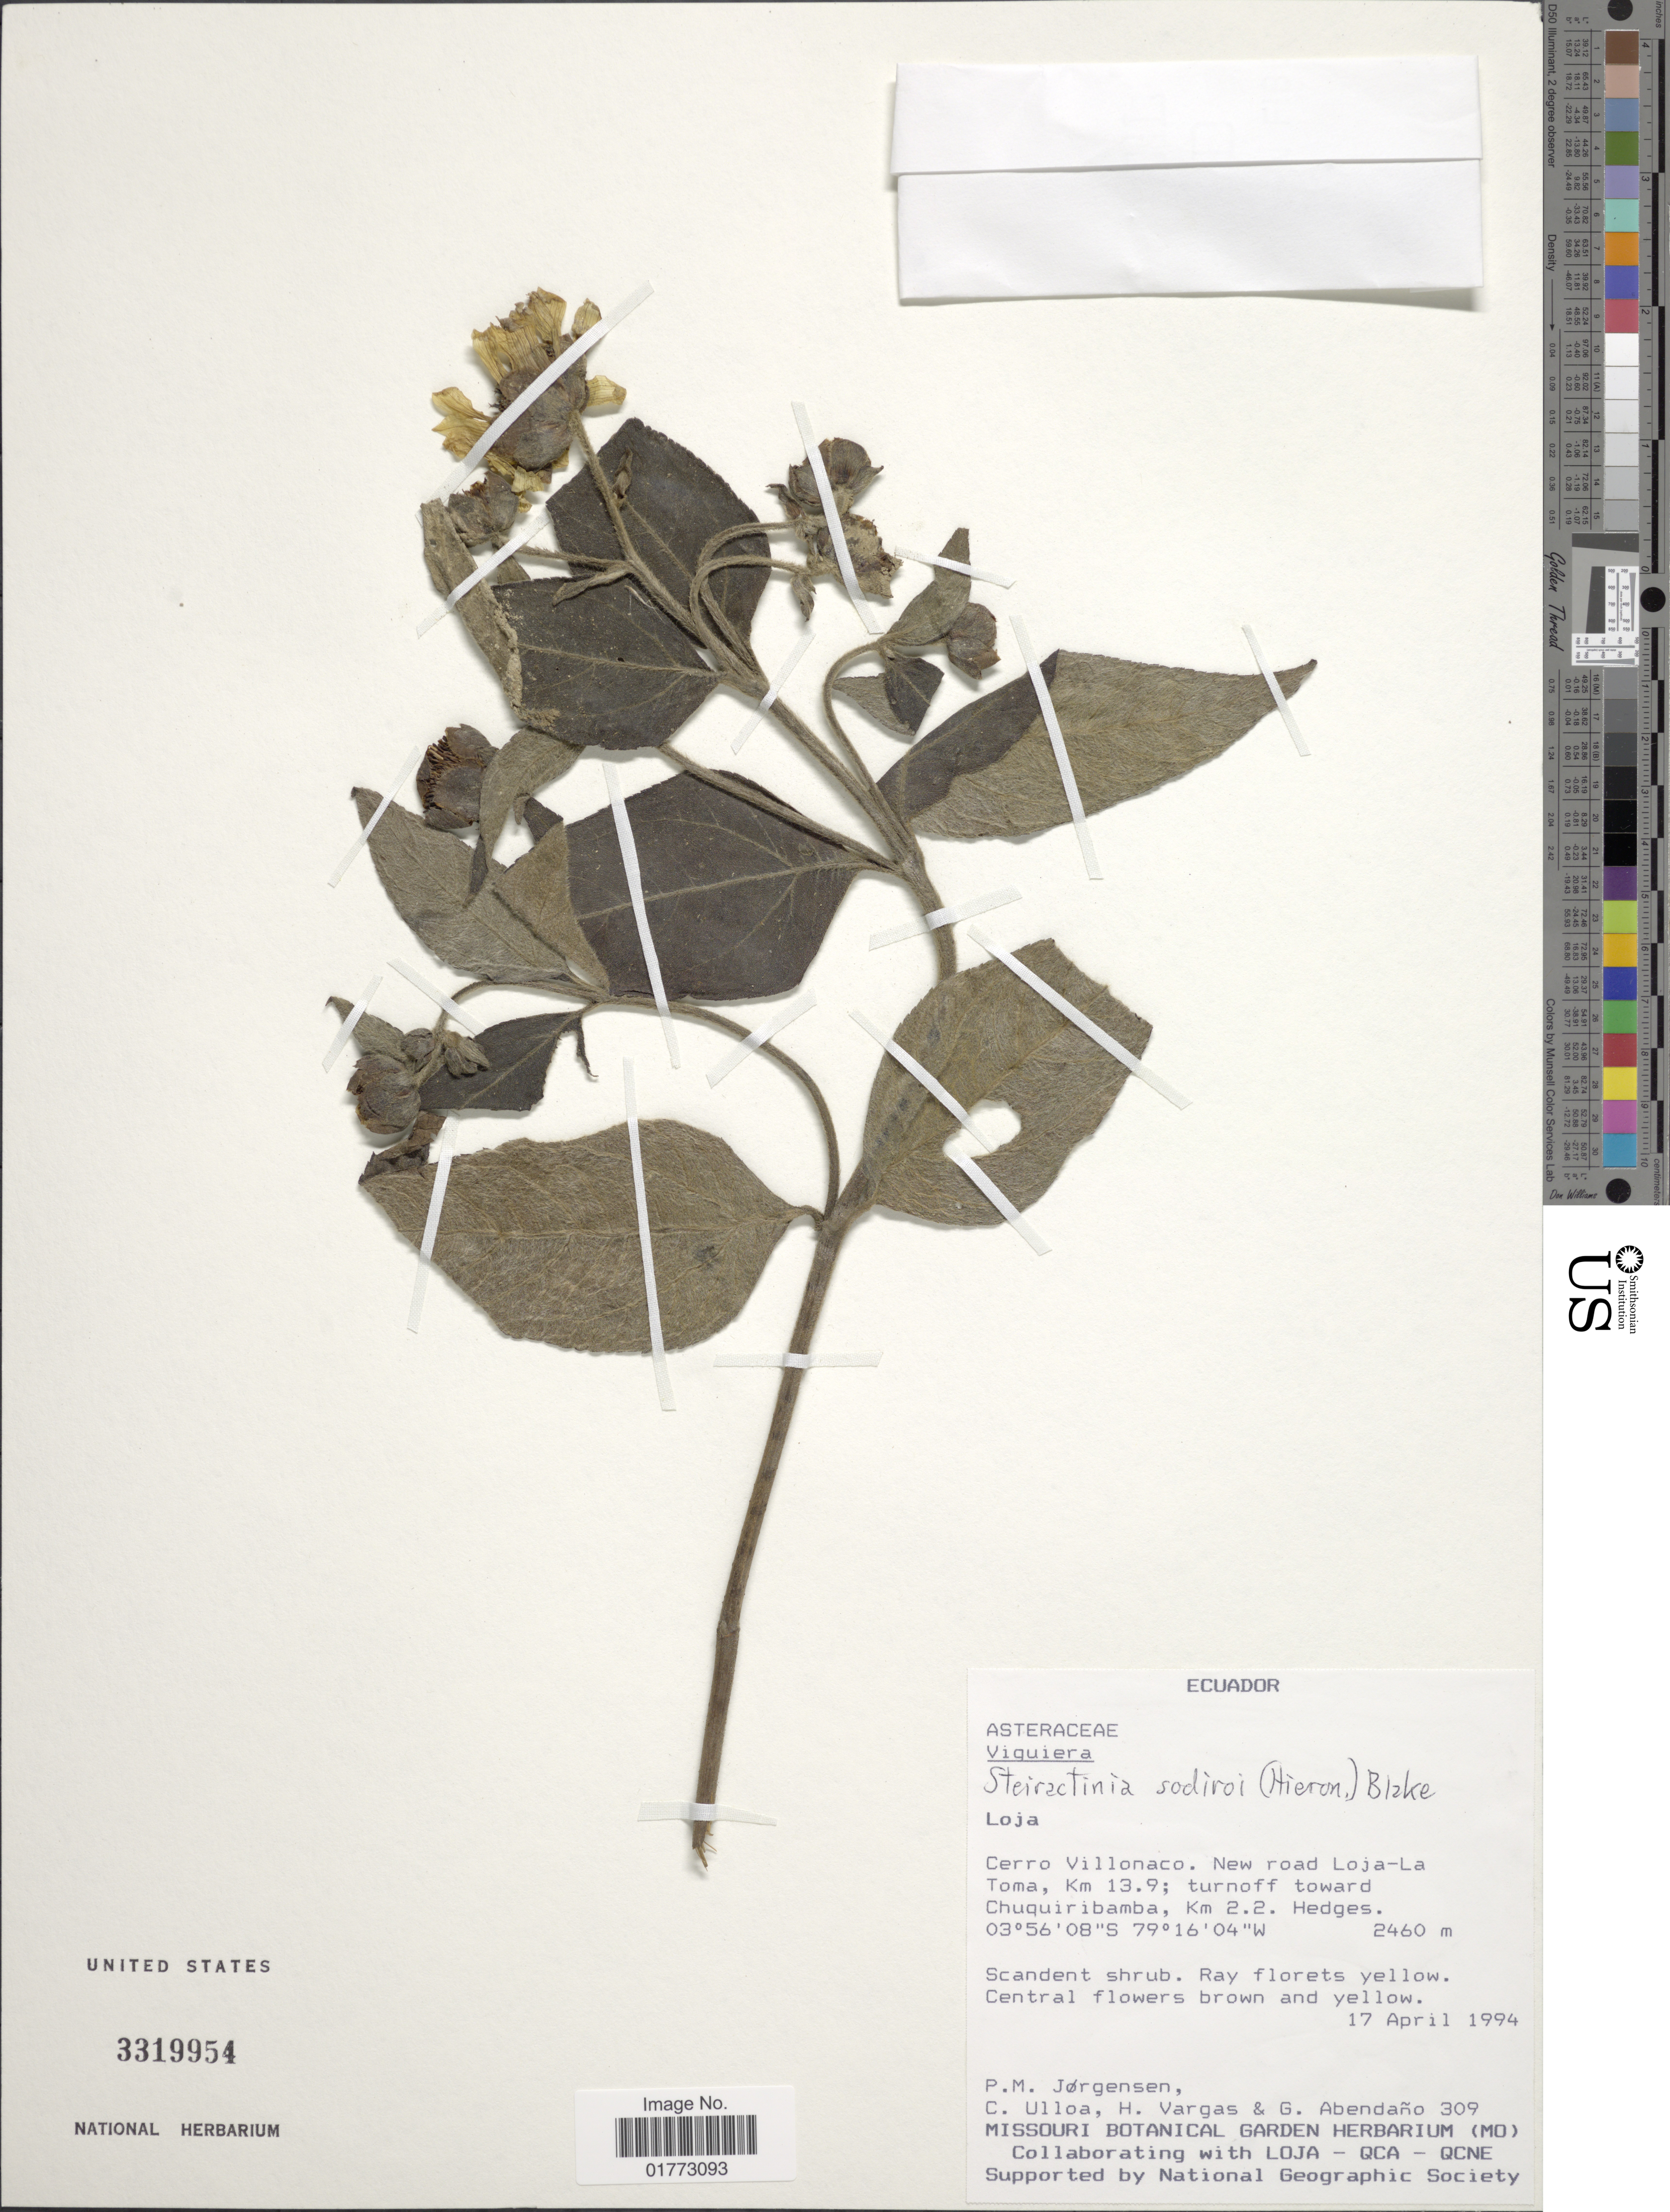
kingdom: Plantae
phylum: Tracheophyta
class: Magnoliopsida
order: Asterales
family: Asteraceae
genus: Steiractinia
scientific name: Steiractinia sodiroi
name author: (Hieron. ex Sodiro) S.F. Blake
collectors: P. M. Jørgensen, C. Ulloa, H. Vargas & G. Abendaño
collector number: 309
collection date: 1994-04-17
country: Ecuador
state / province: Loja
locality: Cerro Villonaco, New road Loja- La Toma, Km 13.9; turnoff Chuquiribamba, km 2.2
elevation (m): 2460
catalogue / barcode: US 3319954